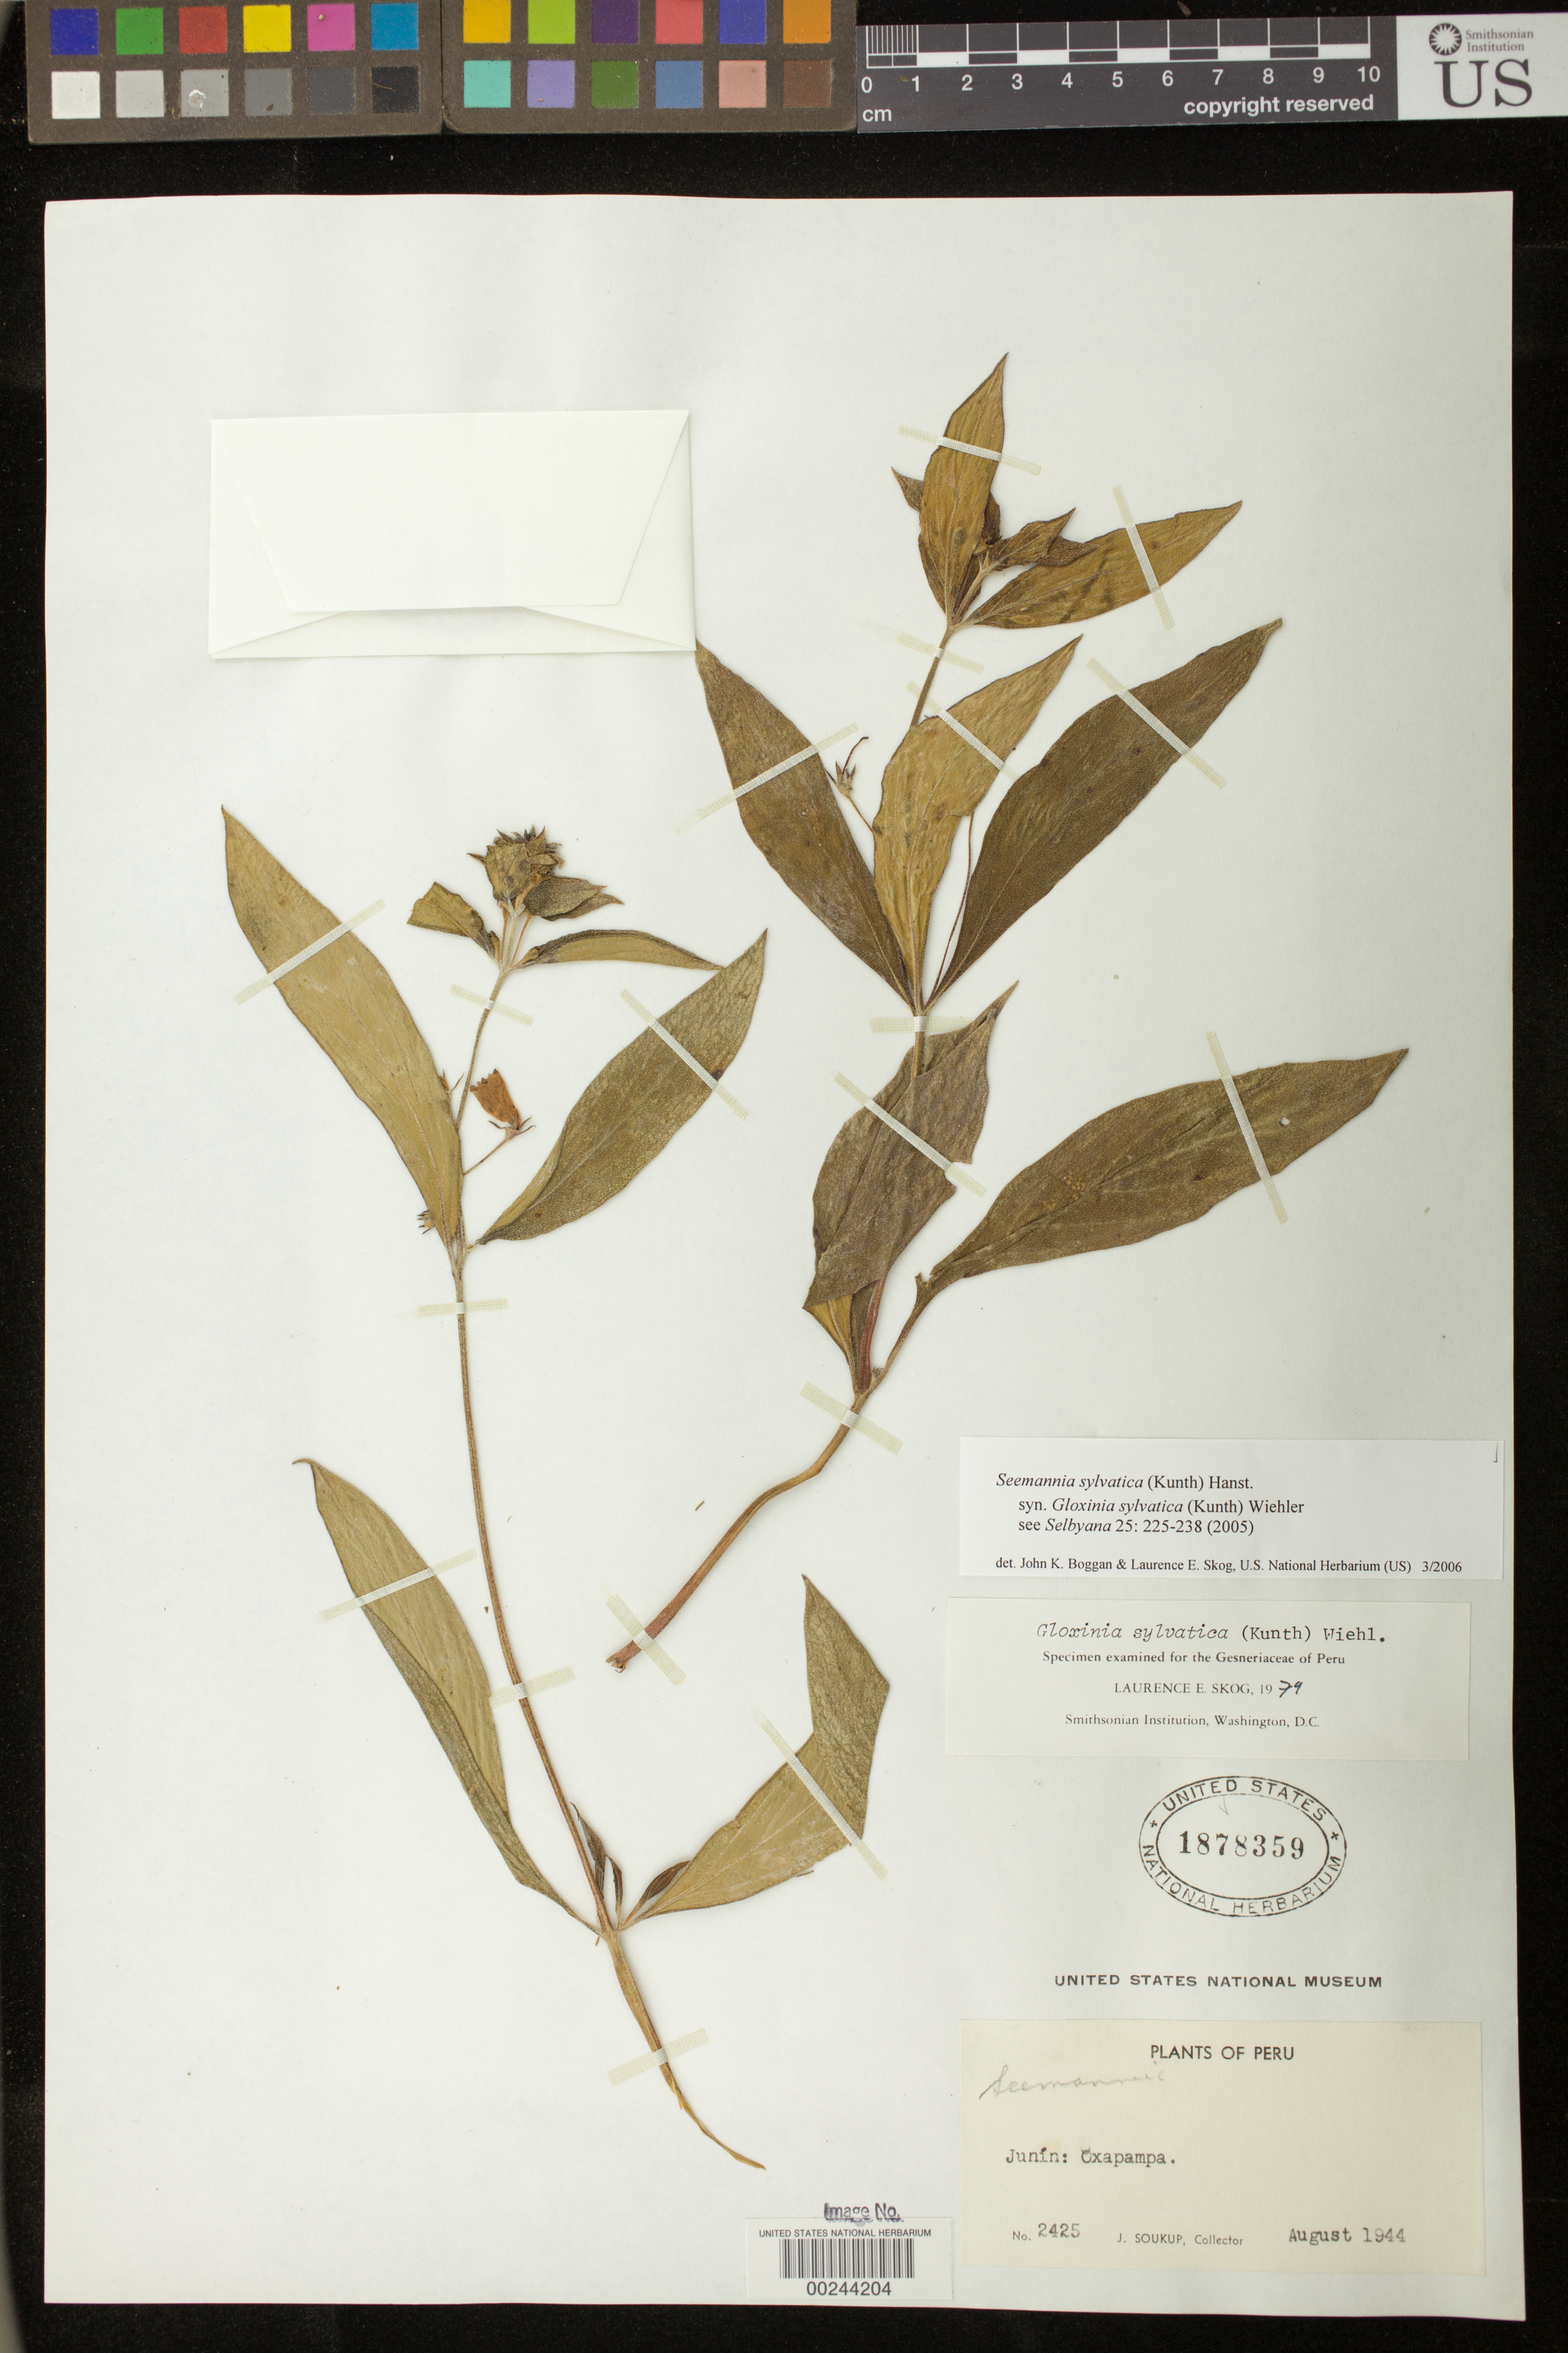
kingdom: Plantae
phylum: Tracheophyta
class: Magnoliopsida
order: Lamiales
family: Gesneriaceae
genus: Seemannia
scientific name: Seemannia sylvatica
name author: (Kunth) Hanst.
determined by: Boggan, J. K.; Skog, L. E.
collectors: J. J. Soukup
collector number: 2425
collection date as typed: Aug 1944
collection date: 1944-08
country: Peru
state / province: Junín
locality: Oxapampa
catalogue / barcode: US 1878359